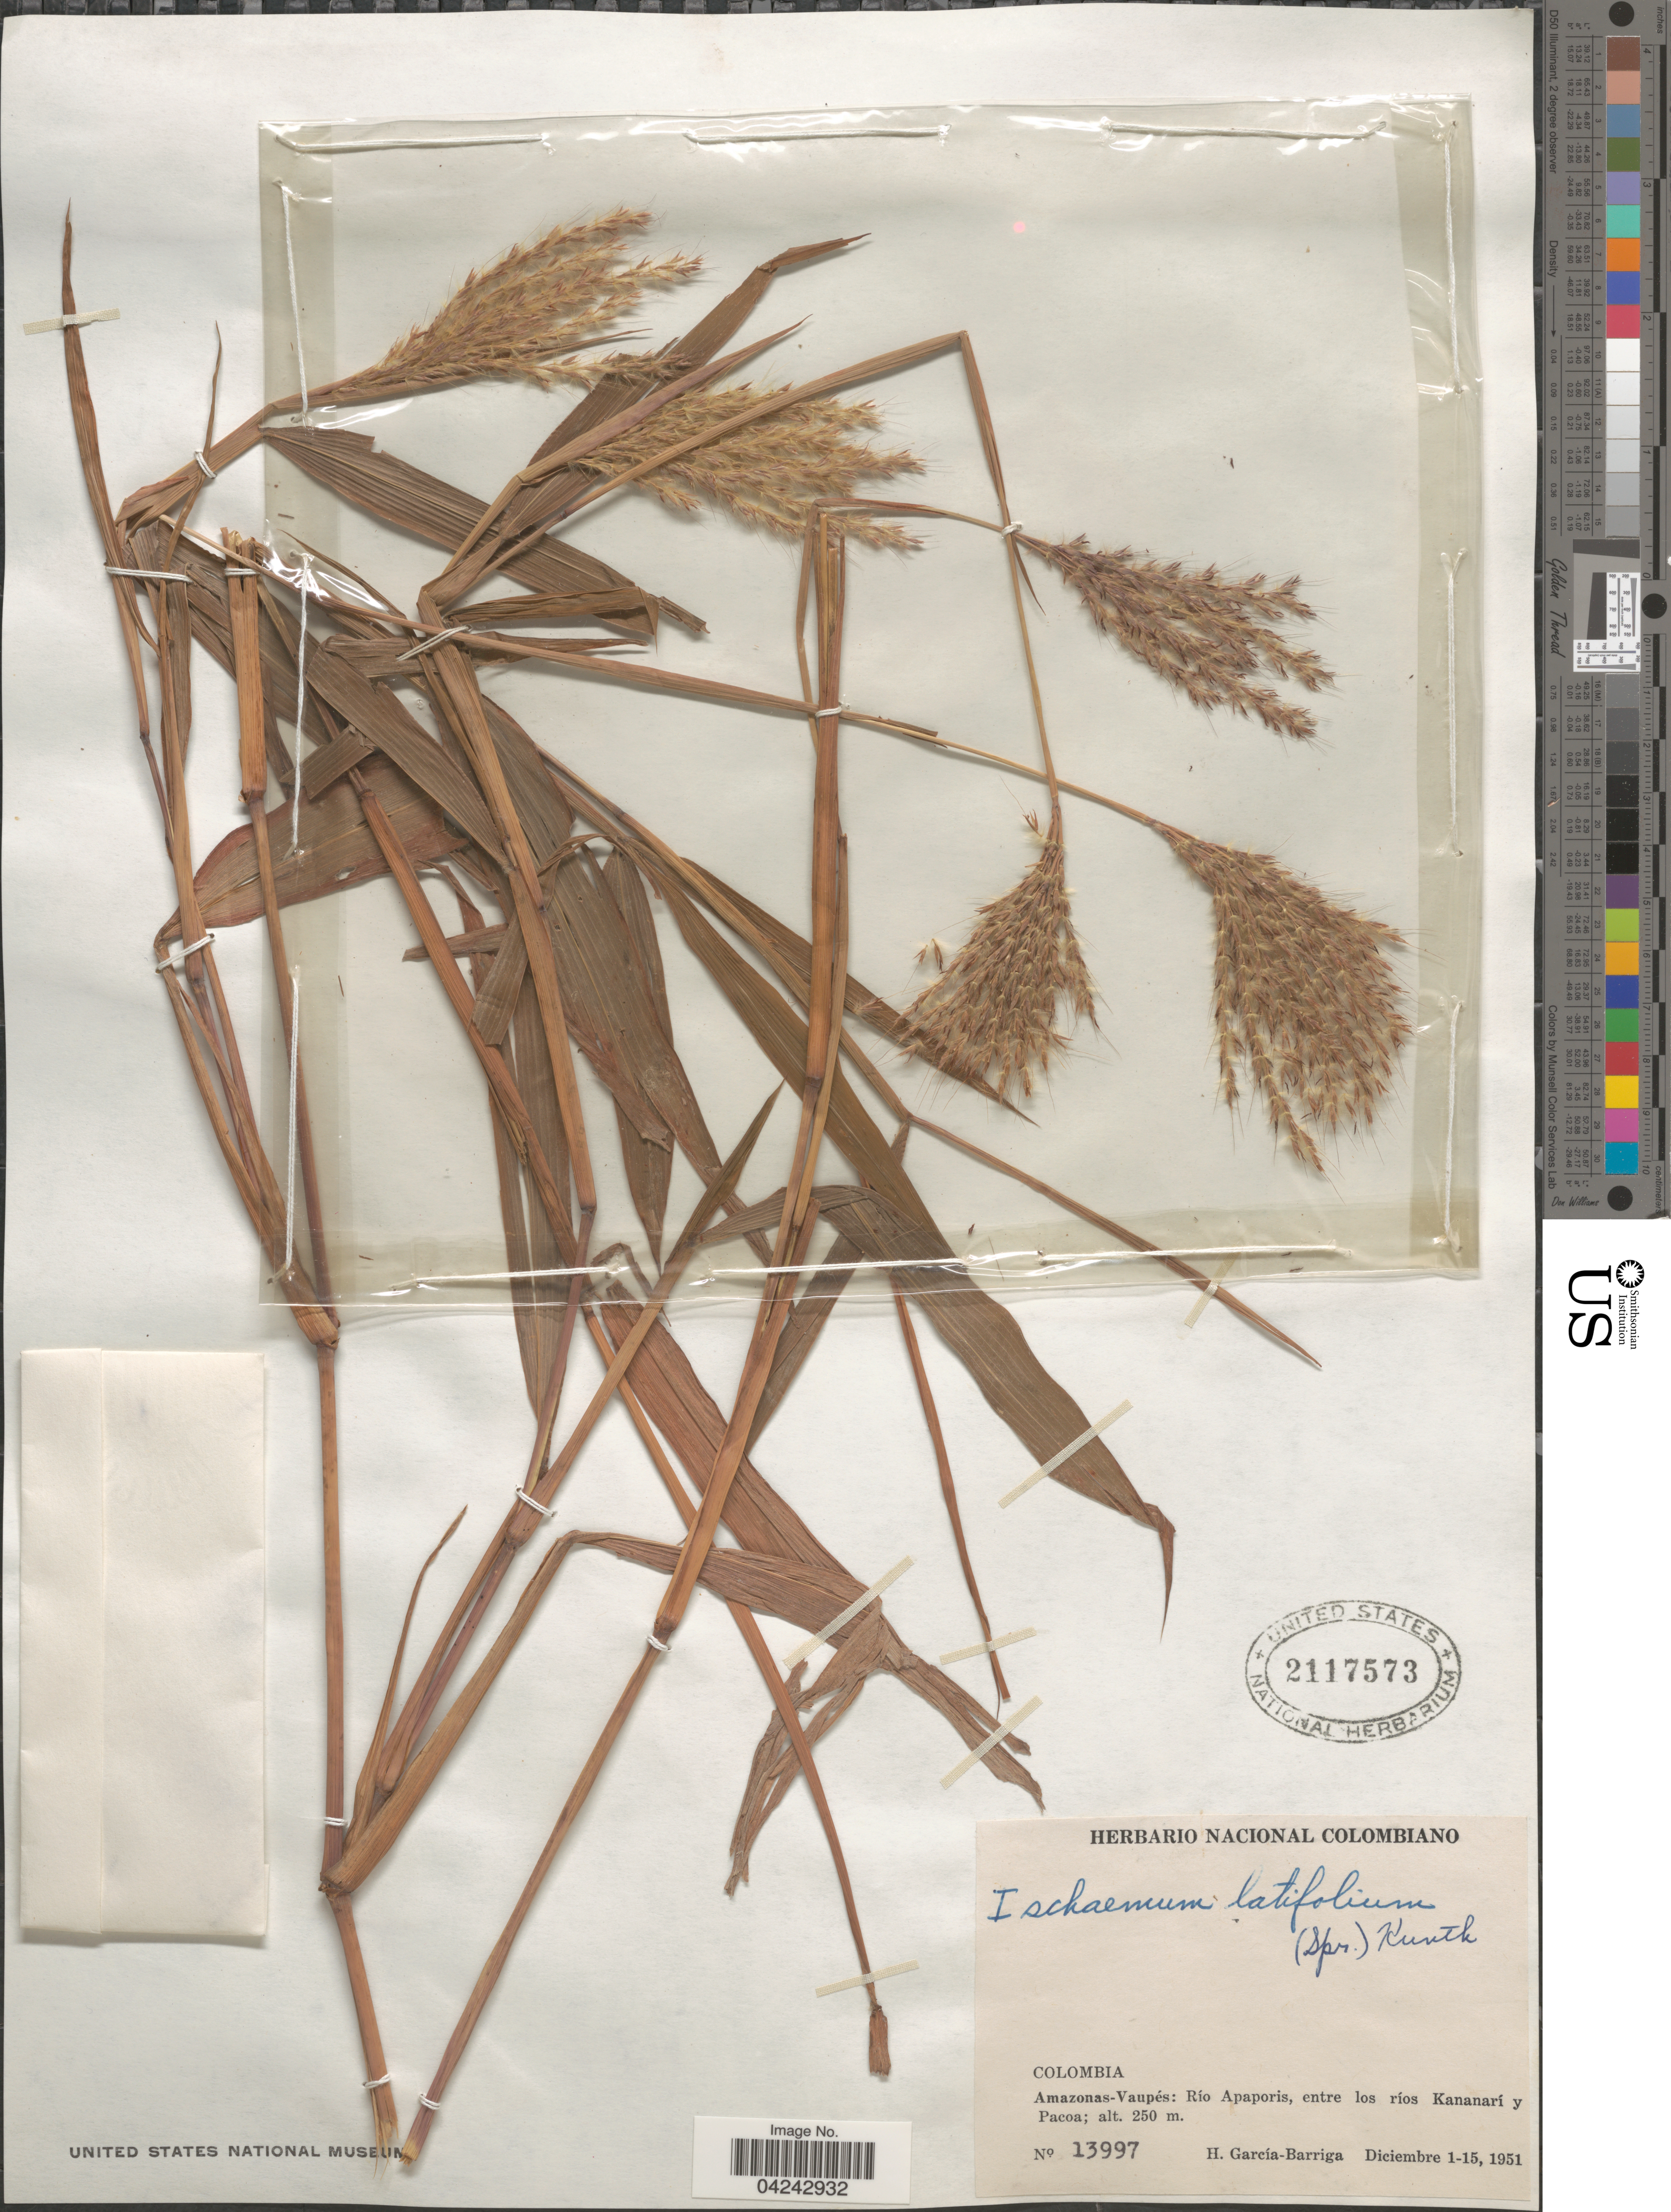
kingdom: Plantae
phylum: Tracheophyta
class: Liliopsida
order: Poales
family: Poaceae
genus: Ischaemum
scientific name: Ischaemum latifolium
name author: (Spreng.) Kunth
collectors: H. García Barriga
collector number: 13997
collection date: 1951-12-01/1951-12-15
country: Colombia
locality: Amazonas-Vaupés: Río Apaporis: entre los ríos Kananarí y Pacoa.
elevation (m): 250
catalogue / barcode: US 2117573